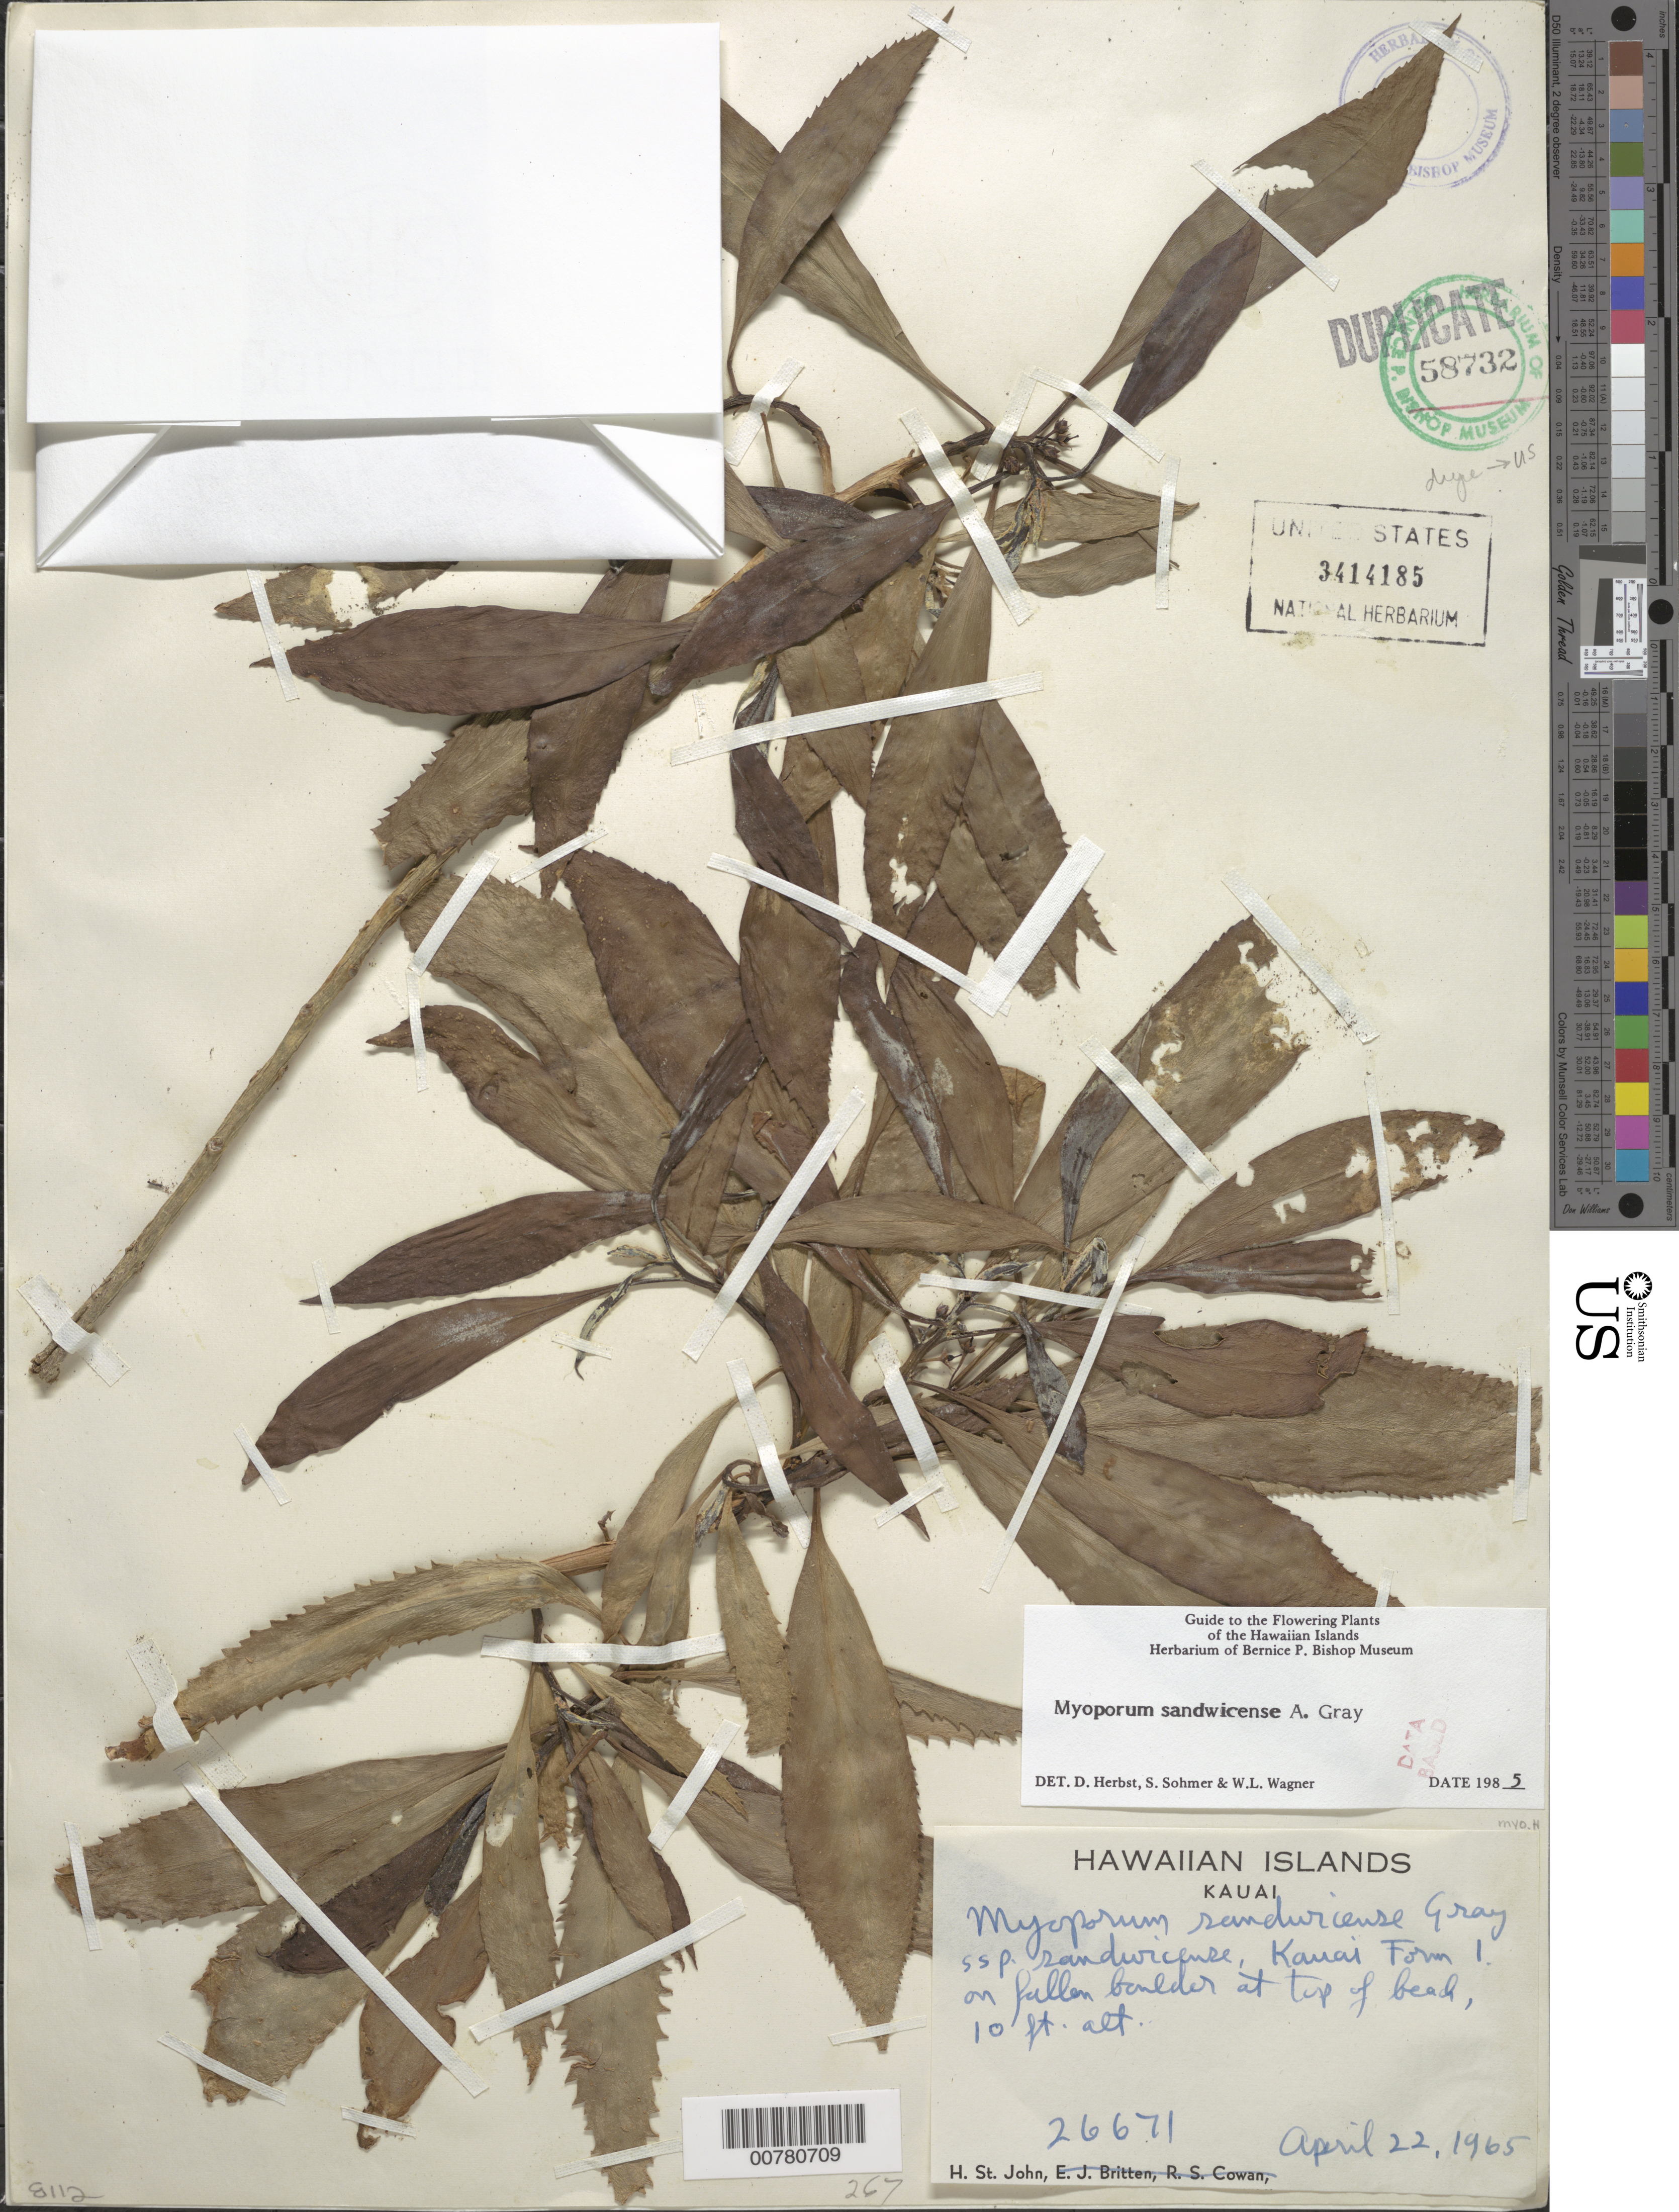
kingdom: Plantae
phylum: Tracheophyta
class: Magnoliopsida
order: Lamiales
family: Scrophulariaceae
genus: Myoporum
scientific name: Myoporum sandwicense subsp. sandwicense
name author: A. Gray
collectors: H. St. John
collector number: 26671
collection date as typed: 22 Apr 1965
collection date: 1965-04-22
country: United States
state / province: Hawaii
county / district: Kaui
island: Kaua'i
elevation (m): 3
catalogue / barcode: US 3414185